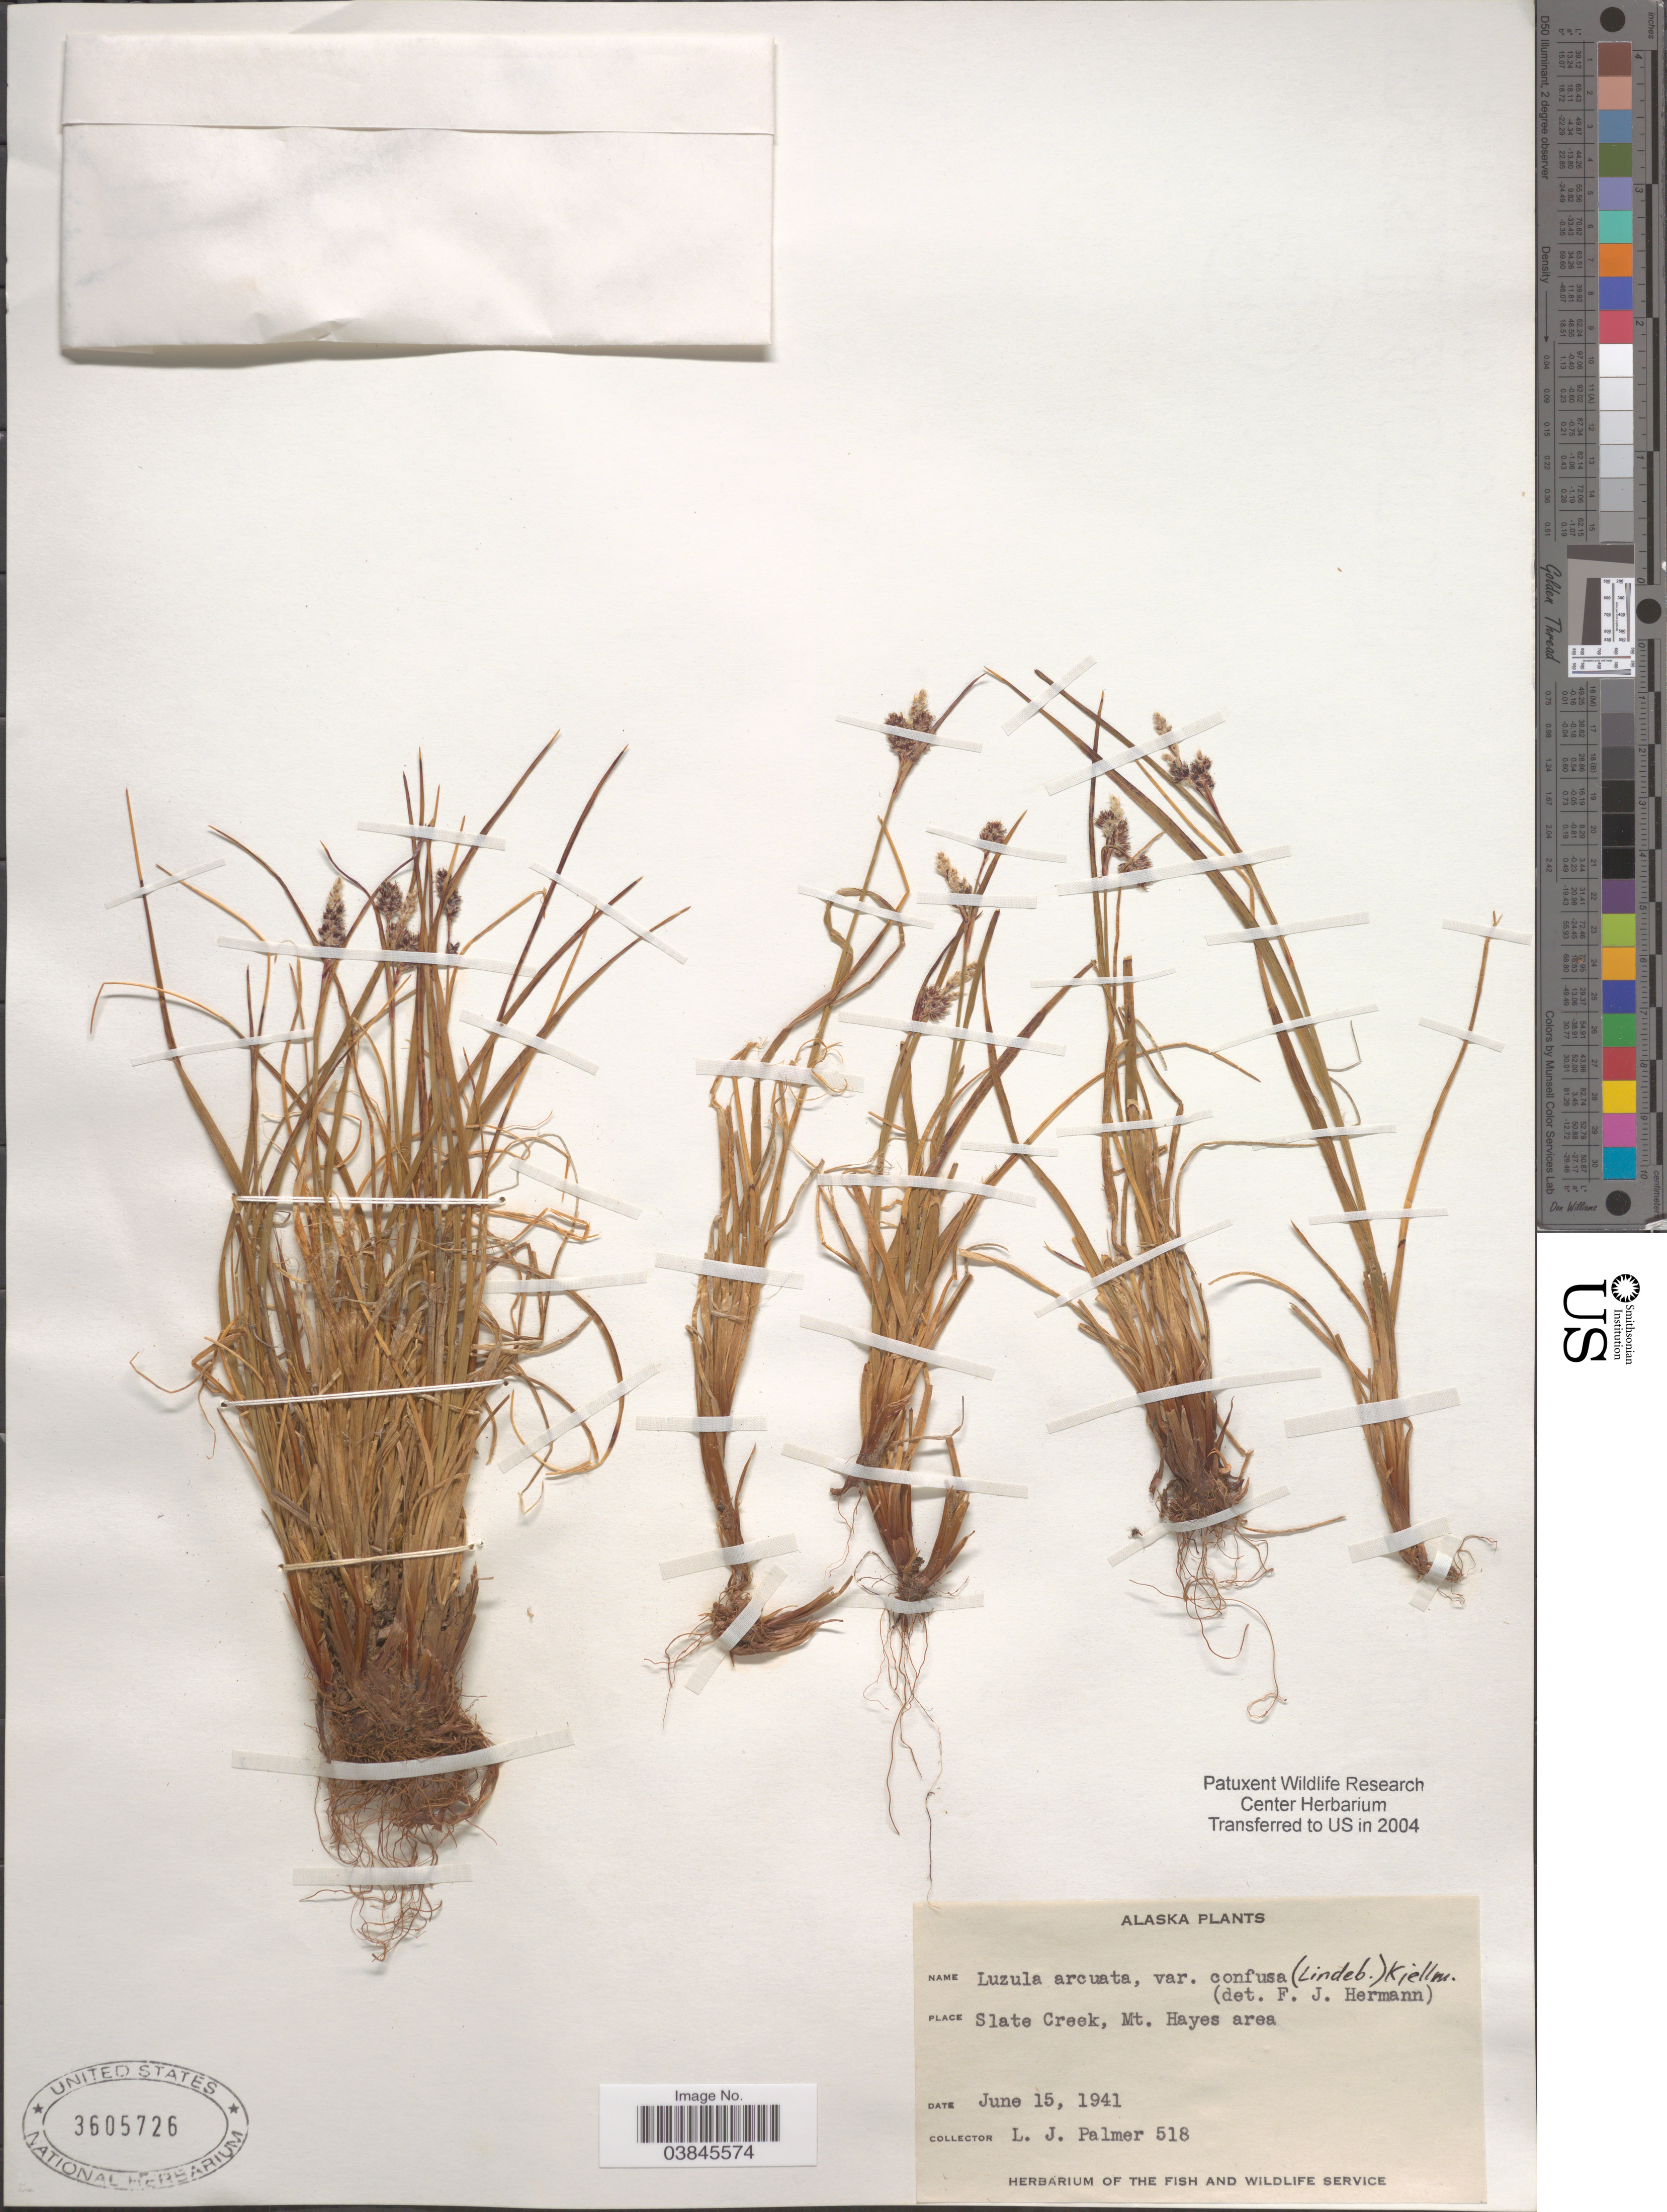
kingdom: Plantae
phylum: Tracheophyta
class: Liliopsida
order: Poales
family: Juncaceae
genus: Luzula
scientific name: Luzula confusa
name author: Lindeb.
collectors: L. J. Palmer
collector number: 518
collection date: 1941-06-15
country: United States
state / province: Alaska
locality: Slate Creek, Mt. Hayes area.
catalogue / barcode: US 3605726